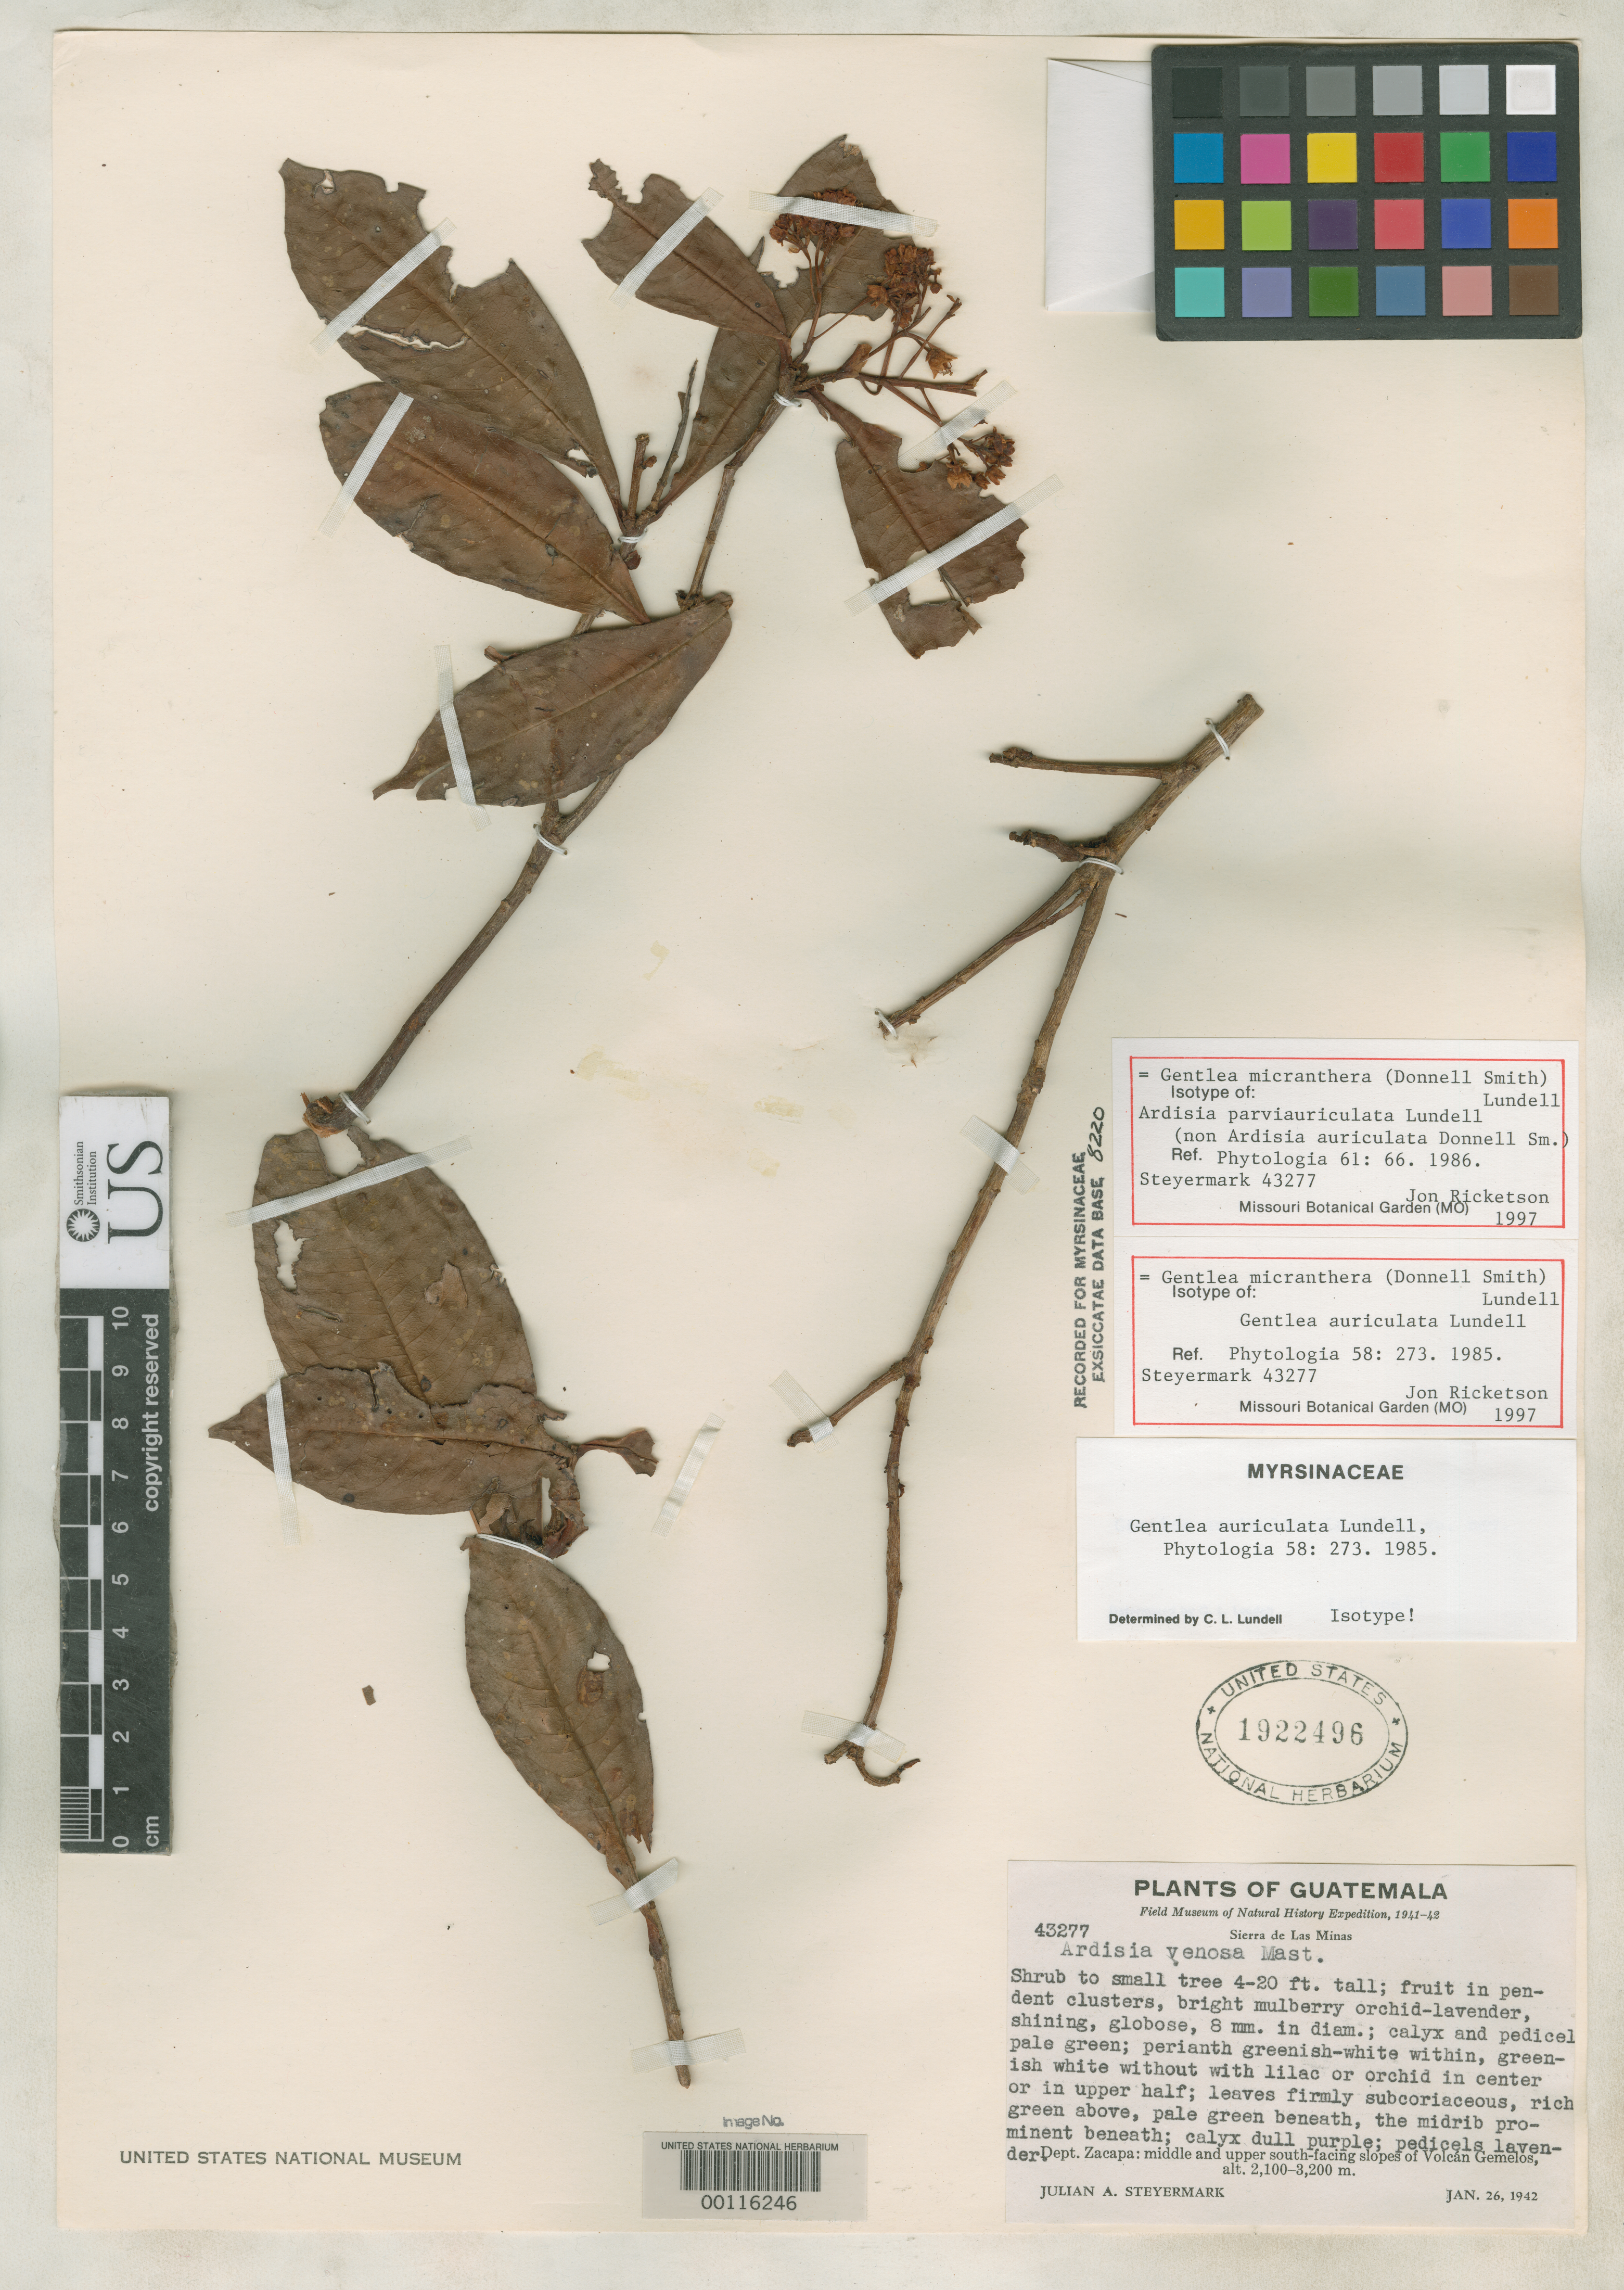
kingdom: Plantae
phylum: Tracheophyta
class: Magnoliopsida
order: Ericales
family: Primulaceae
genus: Gentlea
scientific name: Gentlea auriculata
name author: Lundell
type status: Isotype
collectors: J. Steyermark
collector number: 43277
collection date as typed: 26 Jan 1942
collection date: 1942-01-26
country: Guatemala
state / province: Zacapa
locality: Middle & upper S-facing slopes of Volcan Gemelos, Sierra de La Minas.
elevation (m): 640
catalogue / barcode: US 1922496